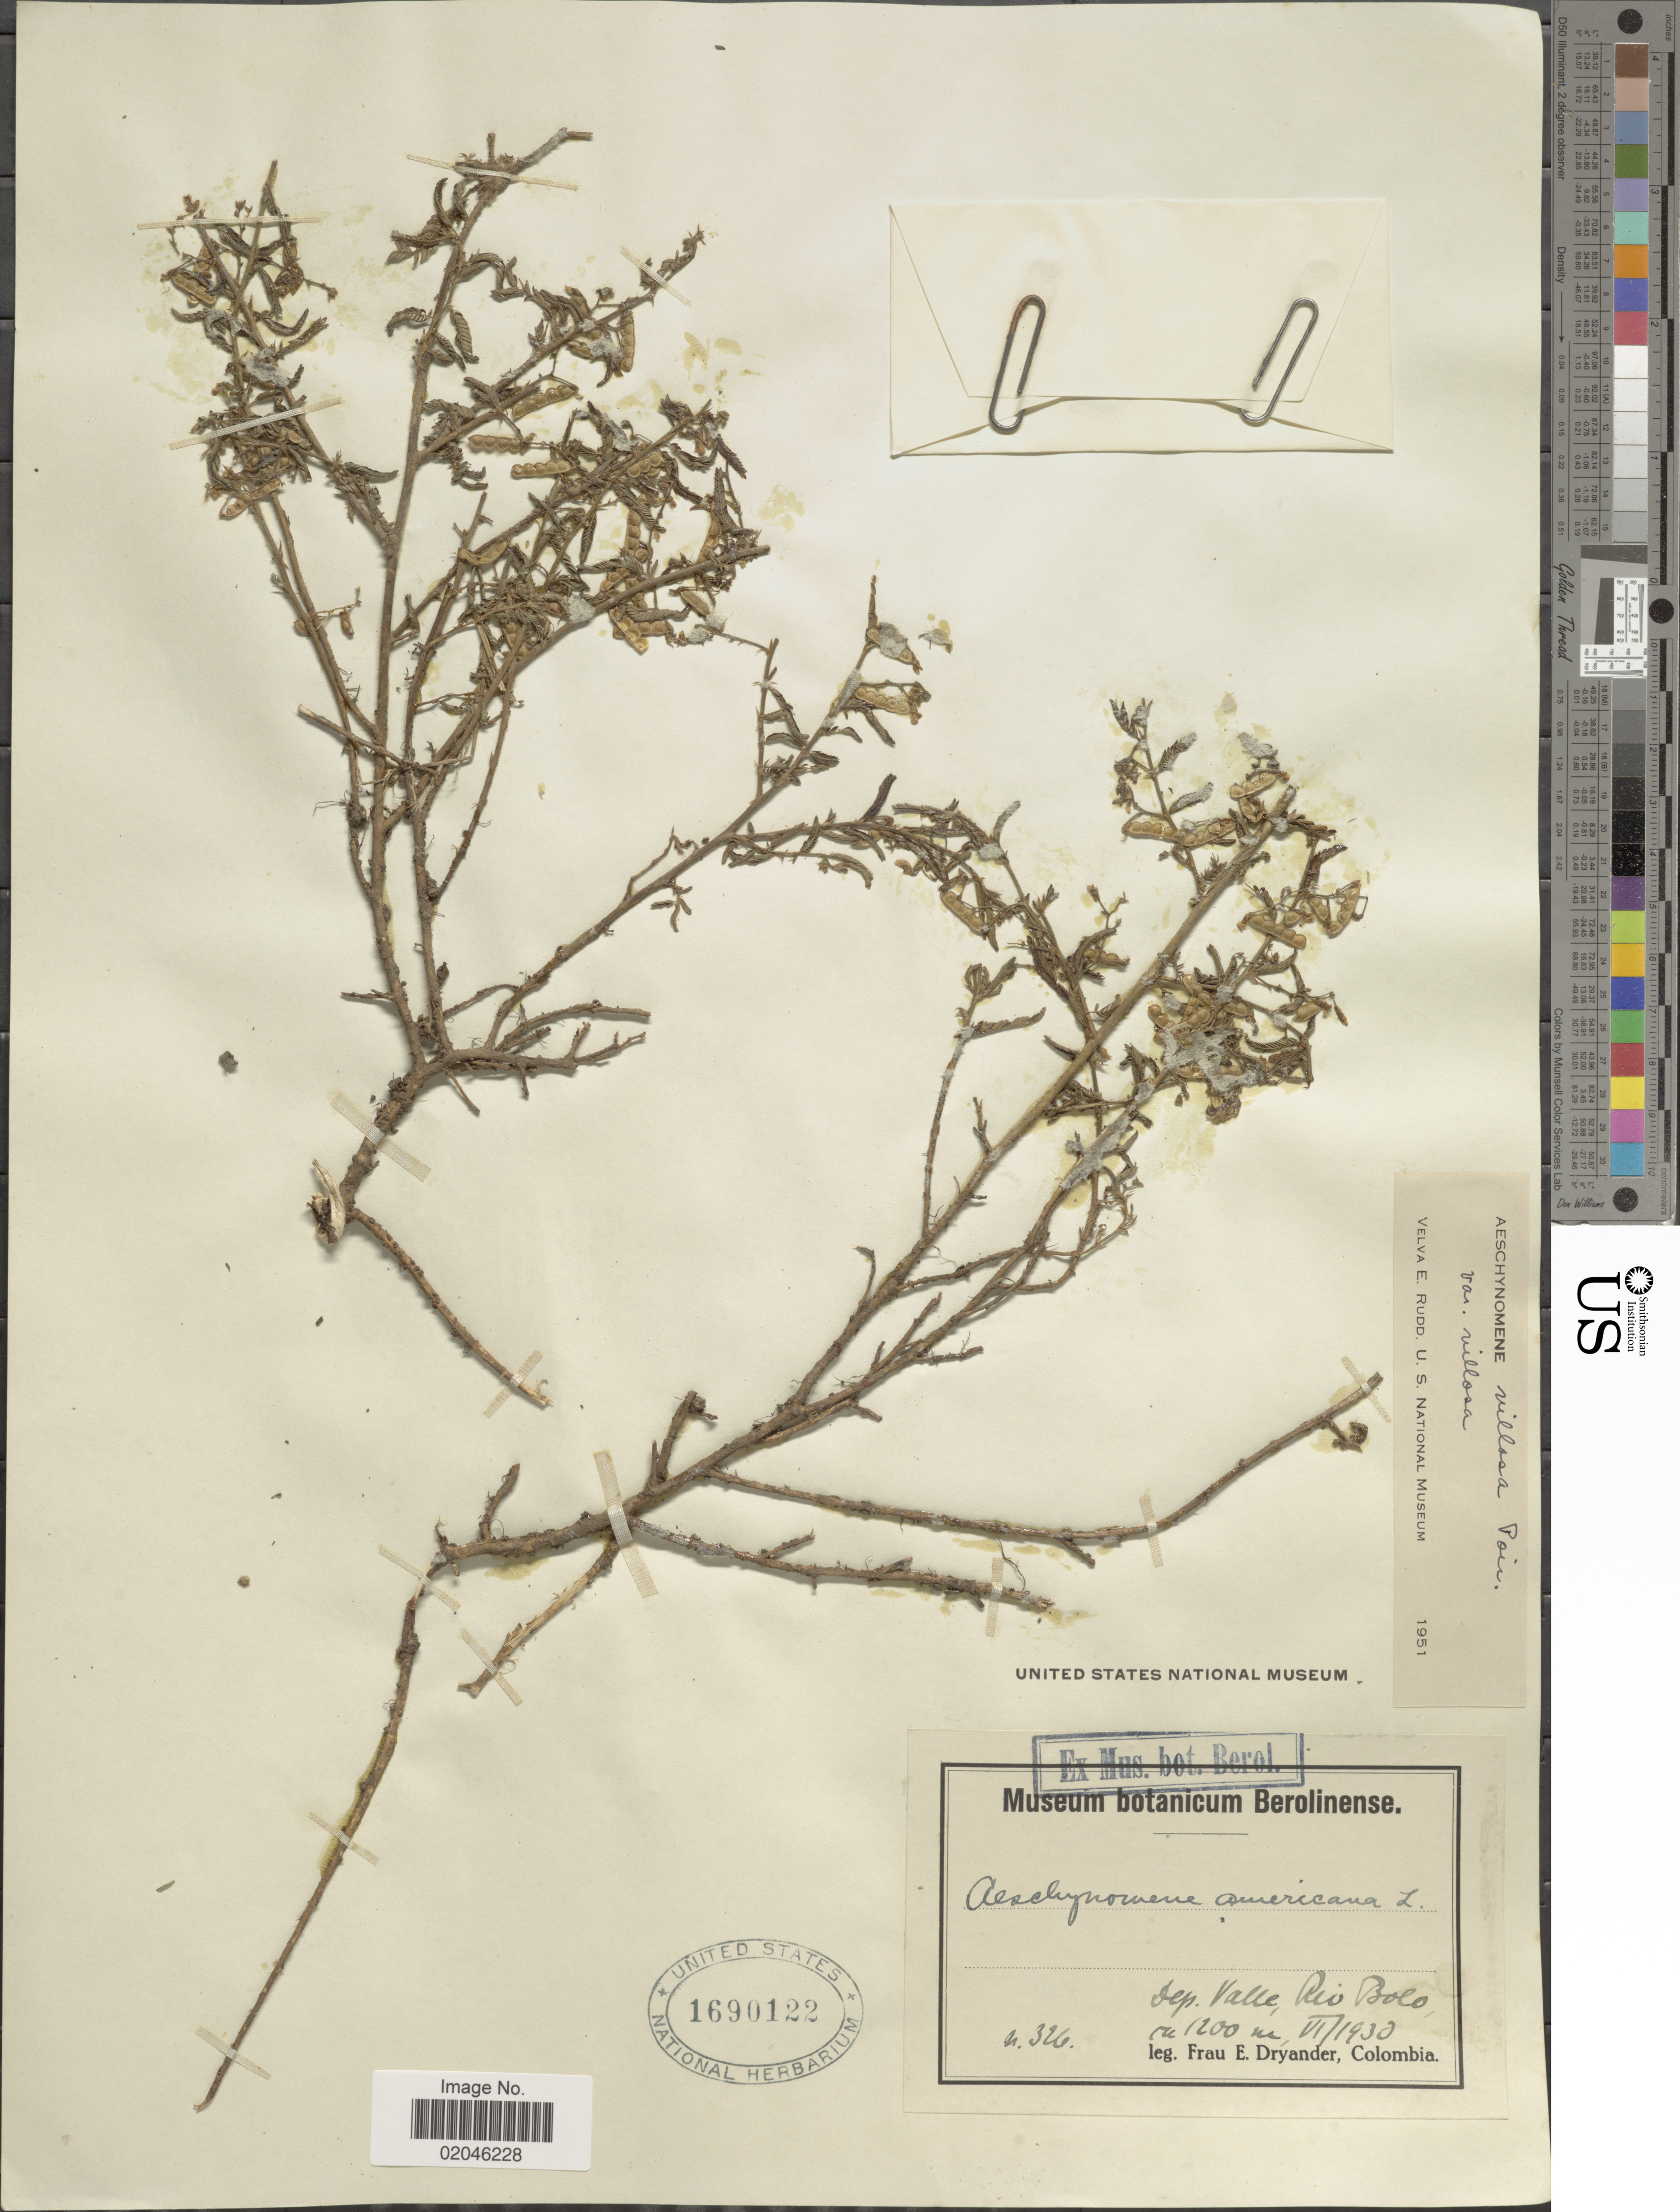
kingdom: Plantae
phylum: Tracheophyta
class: Magnoliopsida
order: Fabales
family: Fabaceae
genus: Aeschynomene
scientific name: Aeschynomene villosa var. villosa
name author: Poir.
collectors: F. Dryander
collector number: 326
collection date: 1930-06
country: Colombia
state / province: Valle del Cauca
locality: Rio Bolo.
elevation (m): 1200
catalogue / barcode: US 1690122